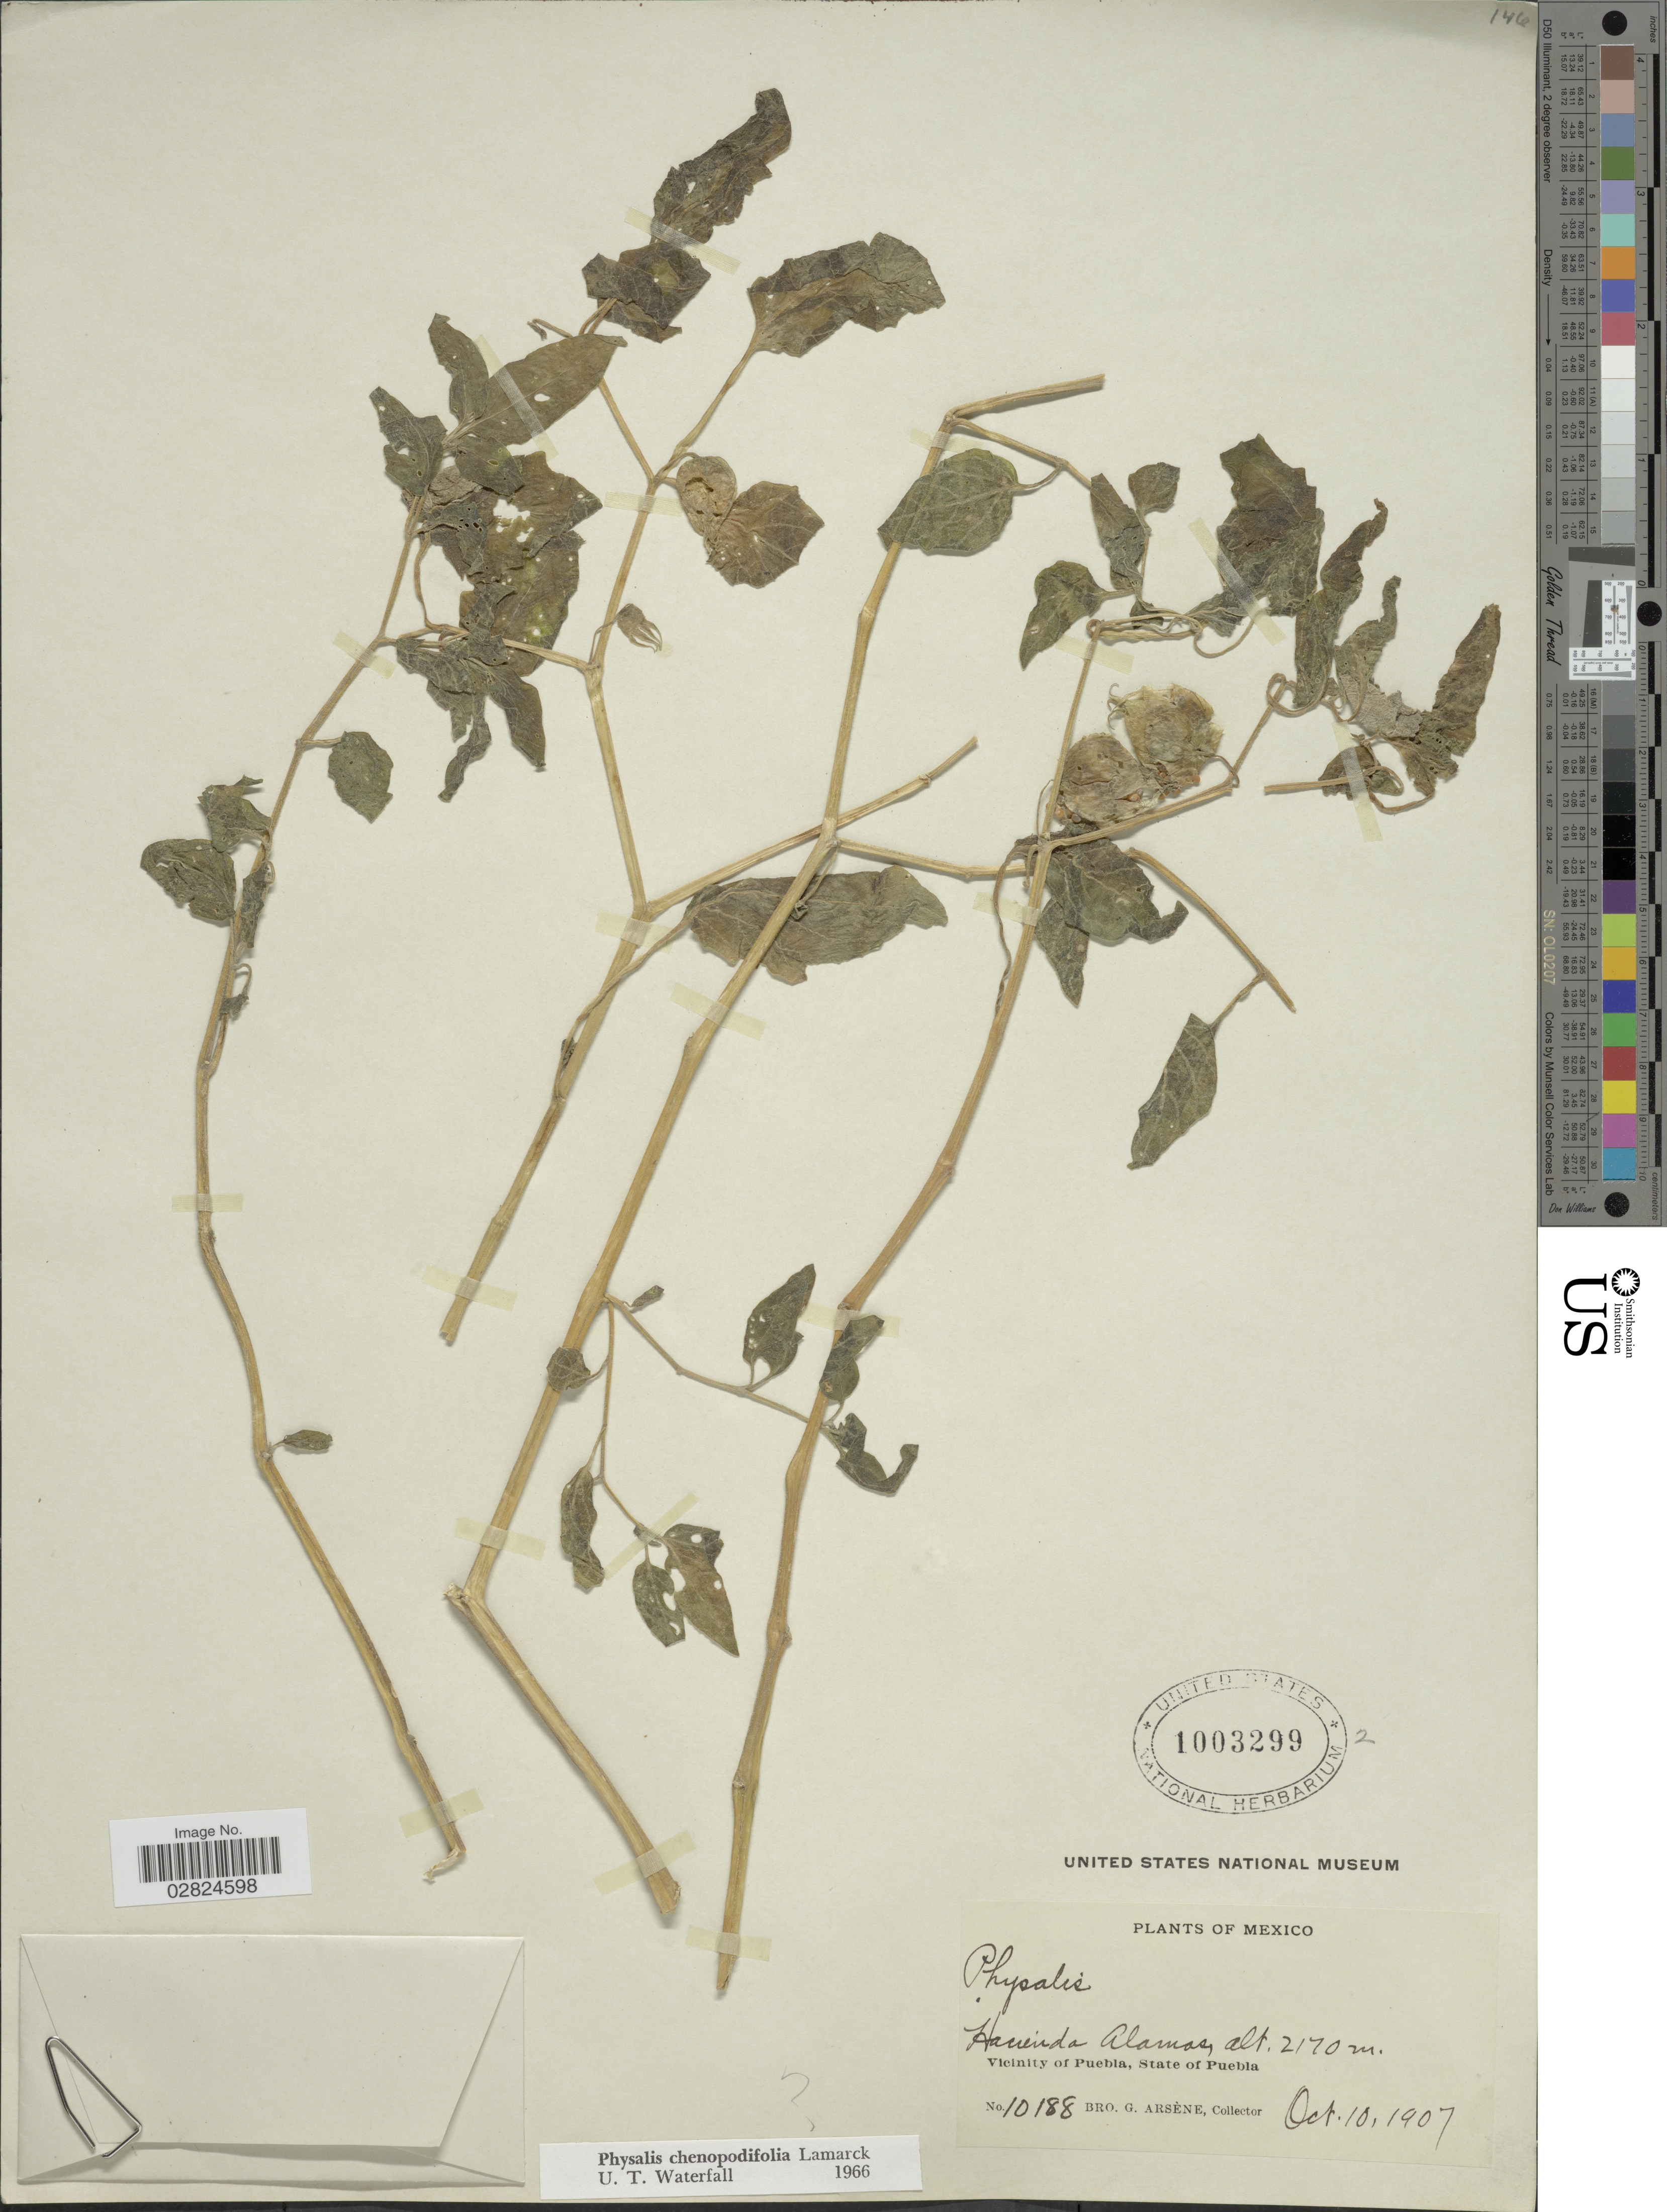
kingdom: Plantae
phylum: Tracheophyta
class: Magnoliopsida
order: Solanales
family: Solanaceae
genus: Physalis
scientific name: Physalis chenopodifolia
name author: Lam.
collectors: Bro. G. Arsène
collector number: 10188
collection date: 1907-10-10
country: Mexico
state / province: Puebla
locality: Hacienda Alamas, Vicinity of Puebla.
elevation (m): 2170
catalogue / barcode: US 1003299